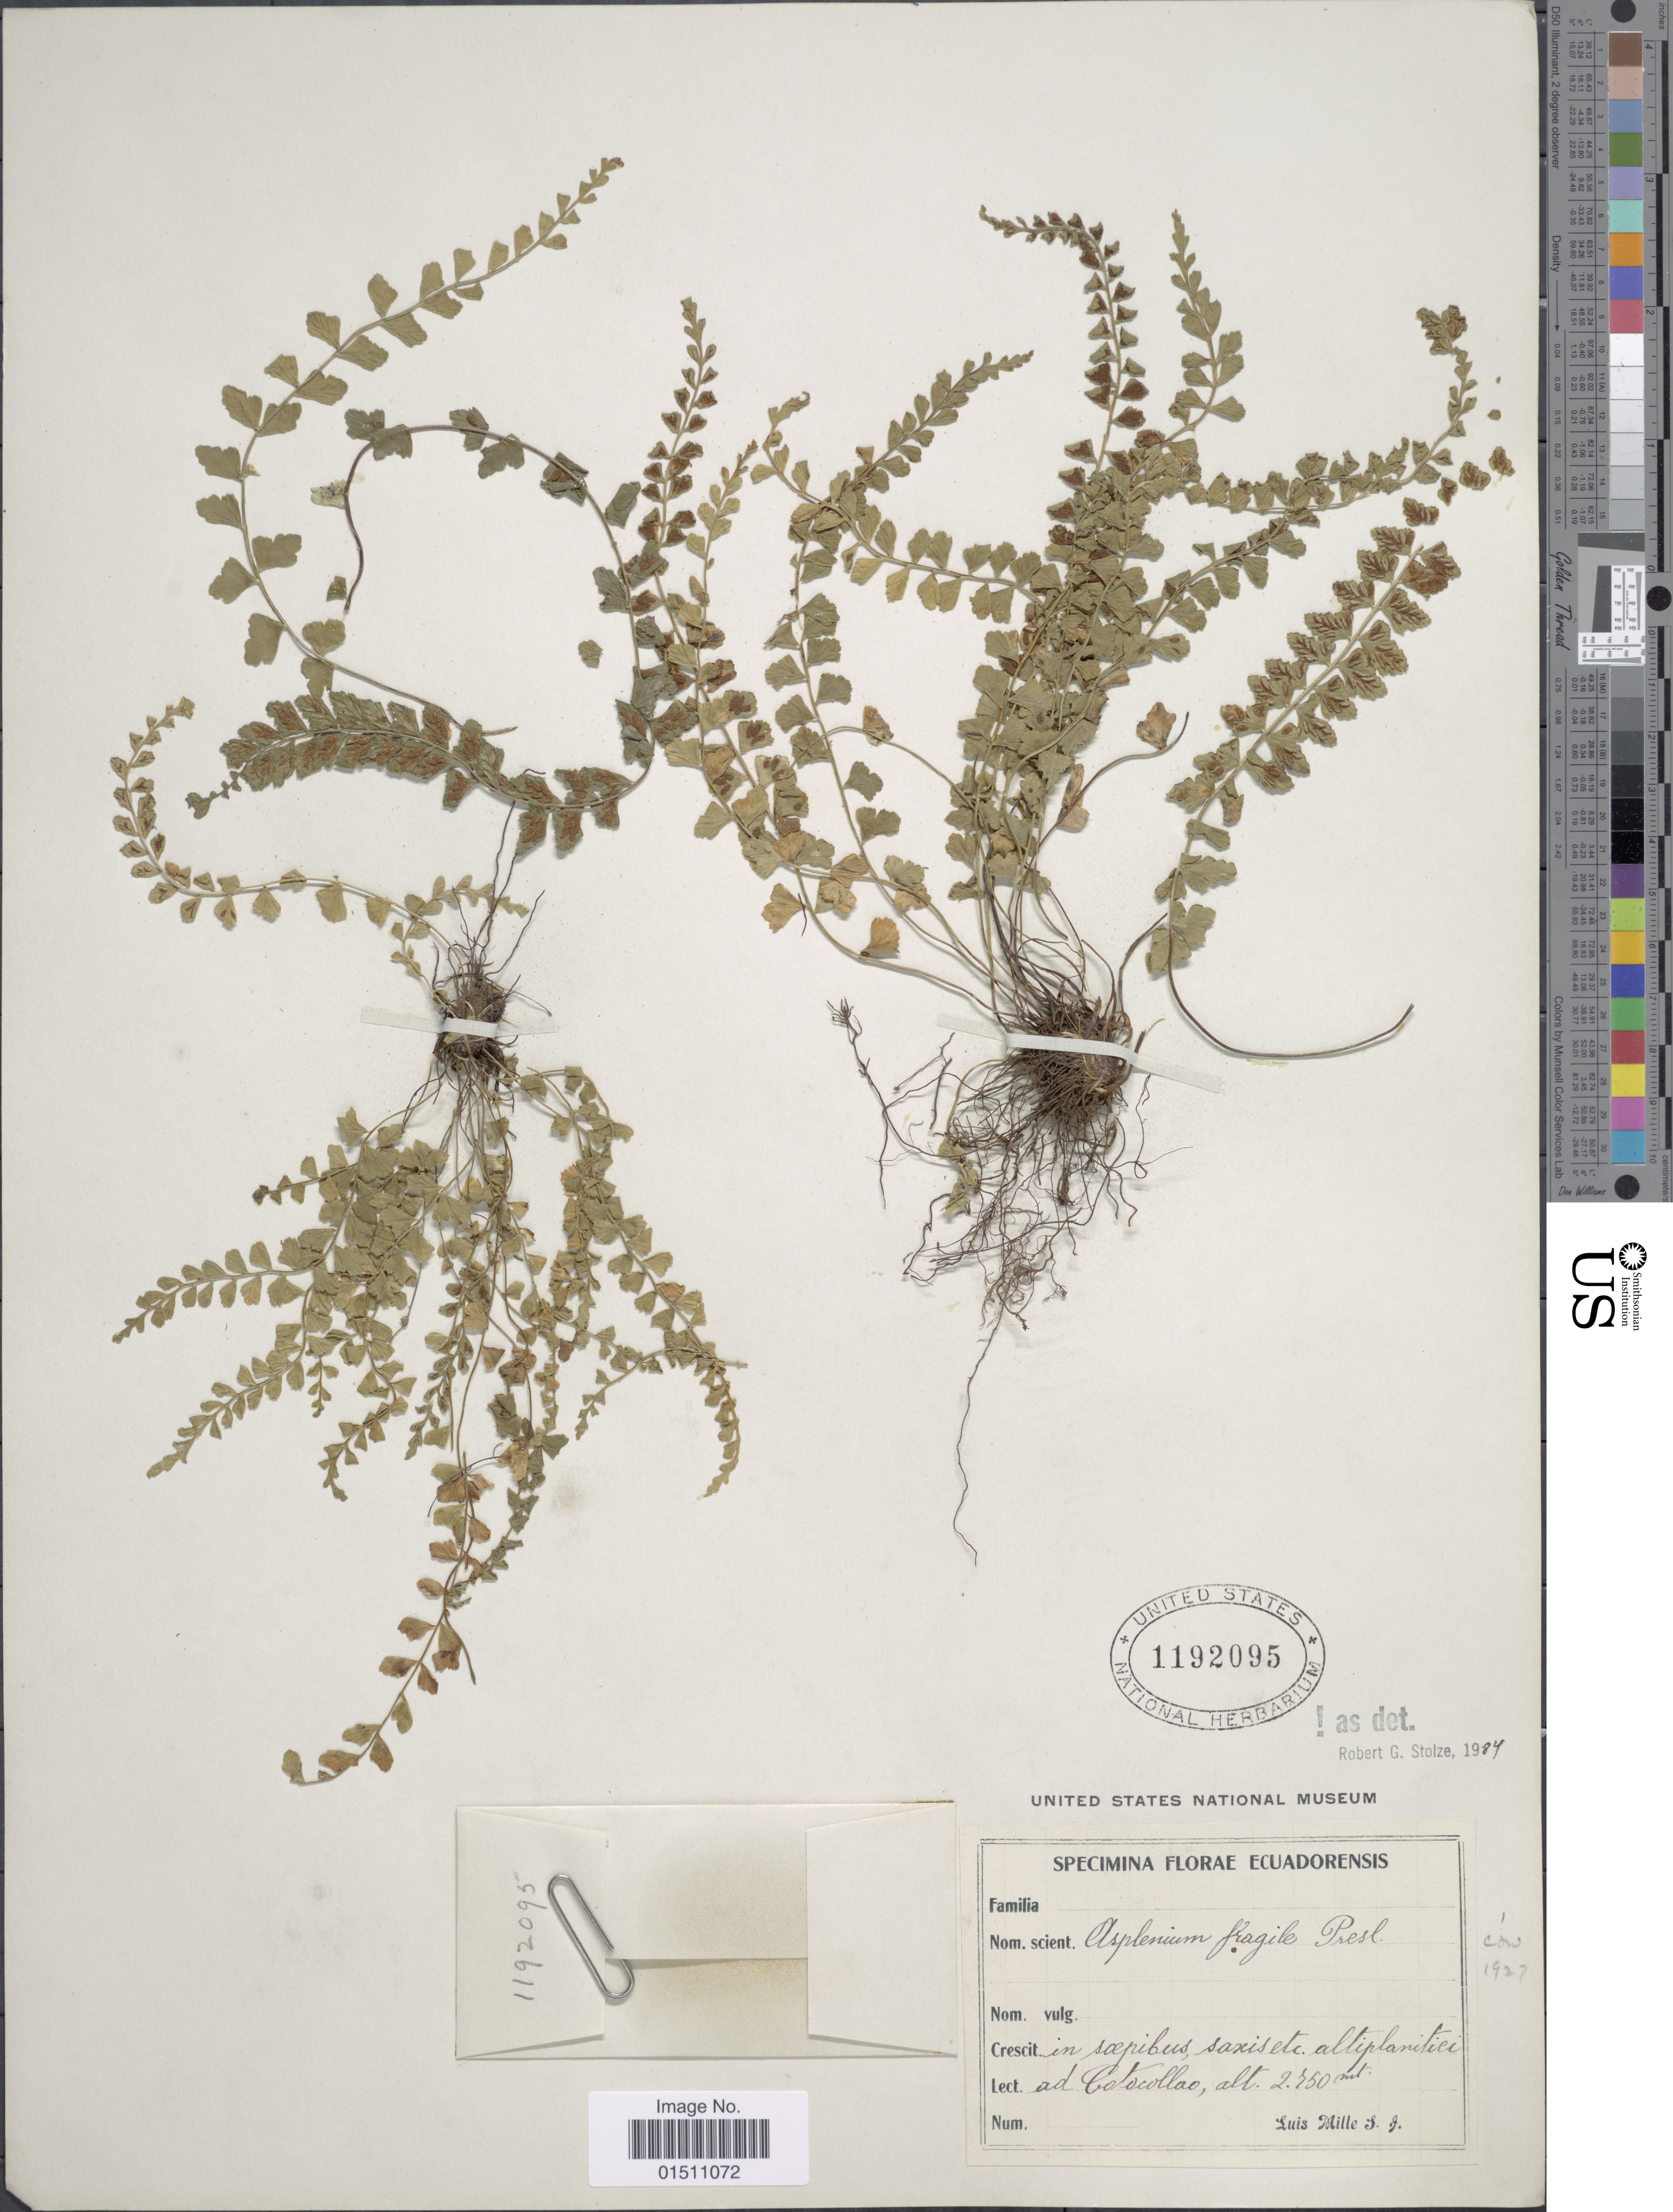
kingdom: Plantae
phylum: Tracheophyta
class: Polypodiopsida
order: Polypodiales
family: Aspleniaceae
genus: Asplenium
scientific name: Asplenium fragile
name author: C. Presl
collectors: L. Mille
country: Ecuador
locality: In soepibus saxis etc ad Cotocollao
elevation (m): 2750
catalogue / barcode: US 1192095